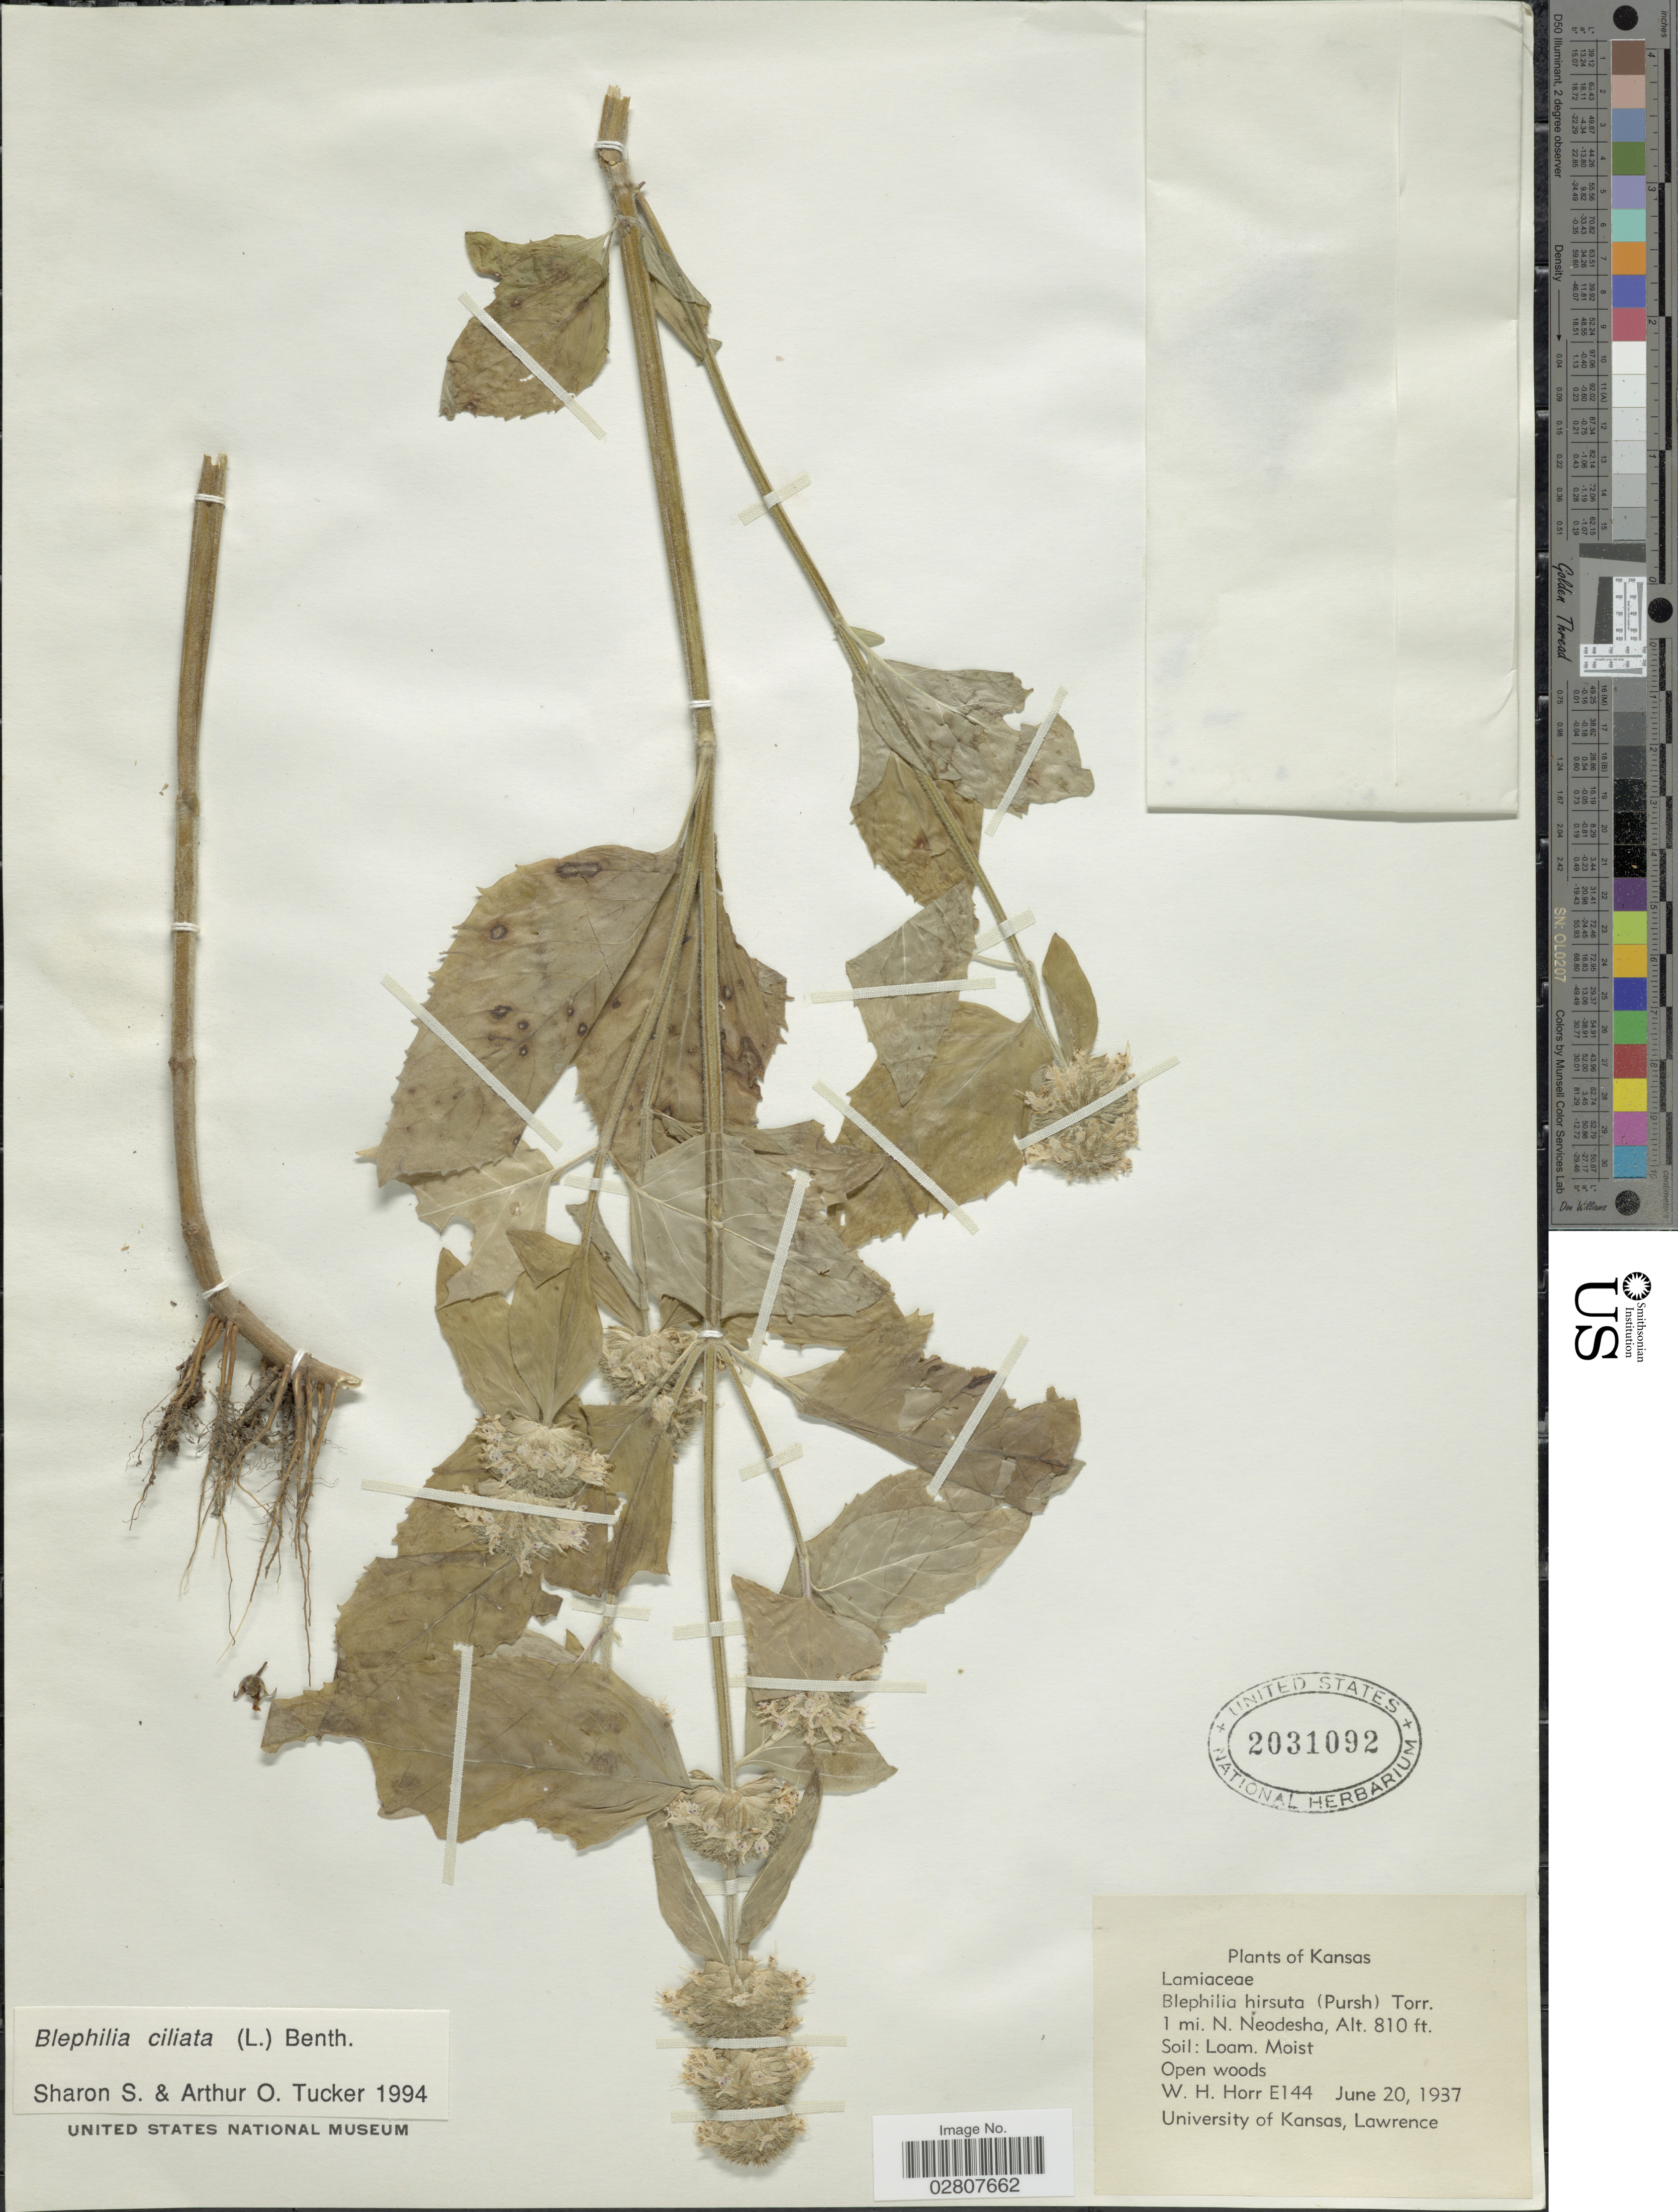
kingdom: Plantae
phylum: Tracheophyta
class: Magnoliopsida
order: Lamiales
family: Lamiaceae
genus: Blephilia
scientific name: Blephilia ciliata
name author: (L.) Raf. ex Benth.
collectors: W. H. Horr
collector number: E144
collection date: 1937-06-20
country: United States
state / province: Kansas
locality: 1 mi. N. Neodesha.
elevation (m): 247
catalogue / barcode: US 2031092